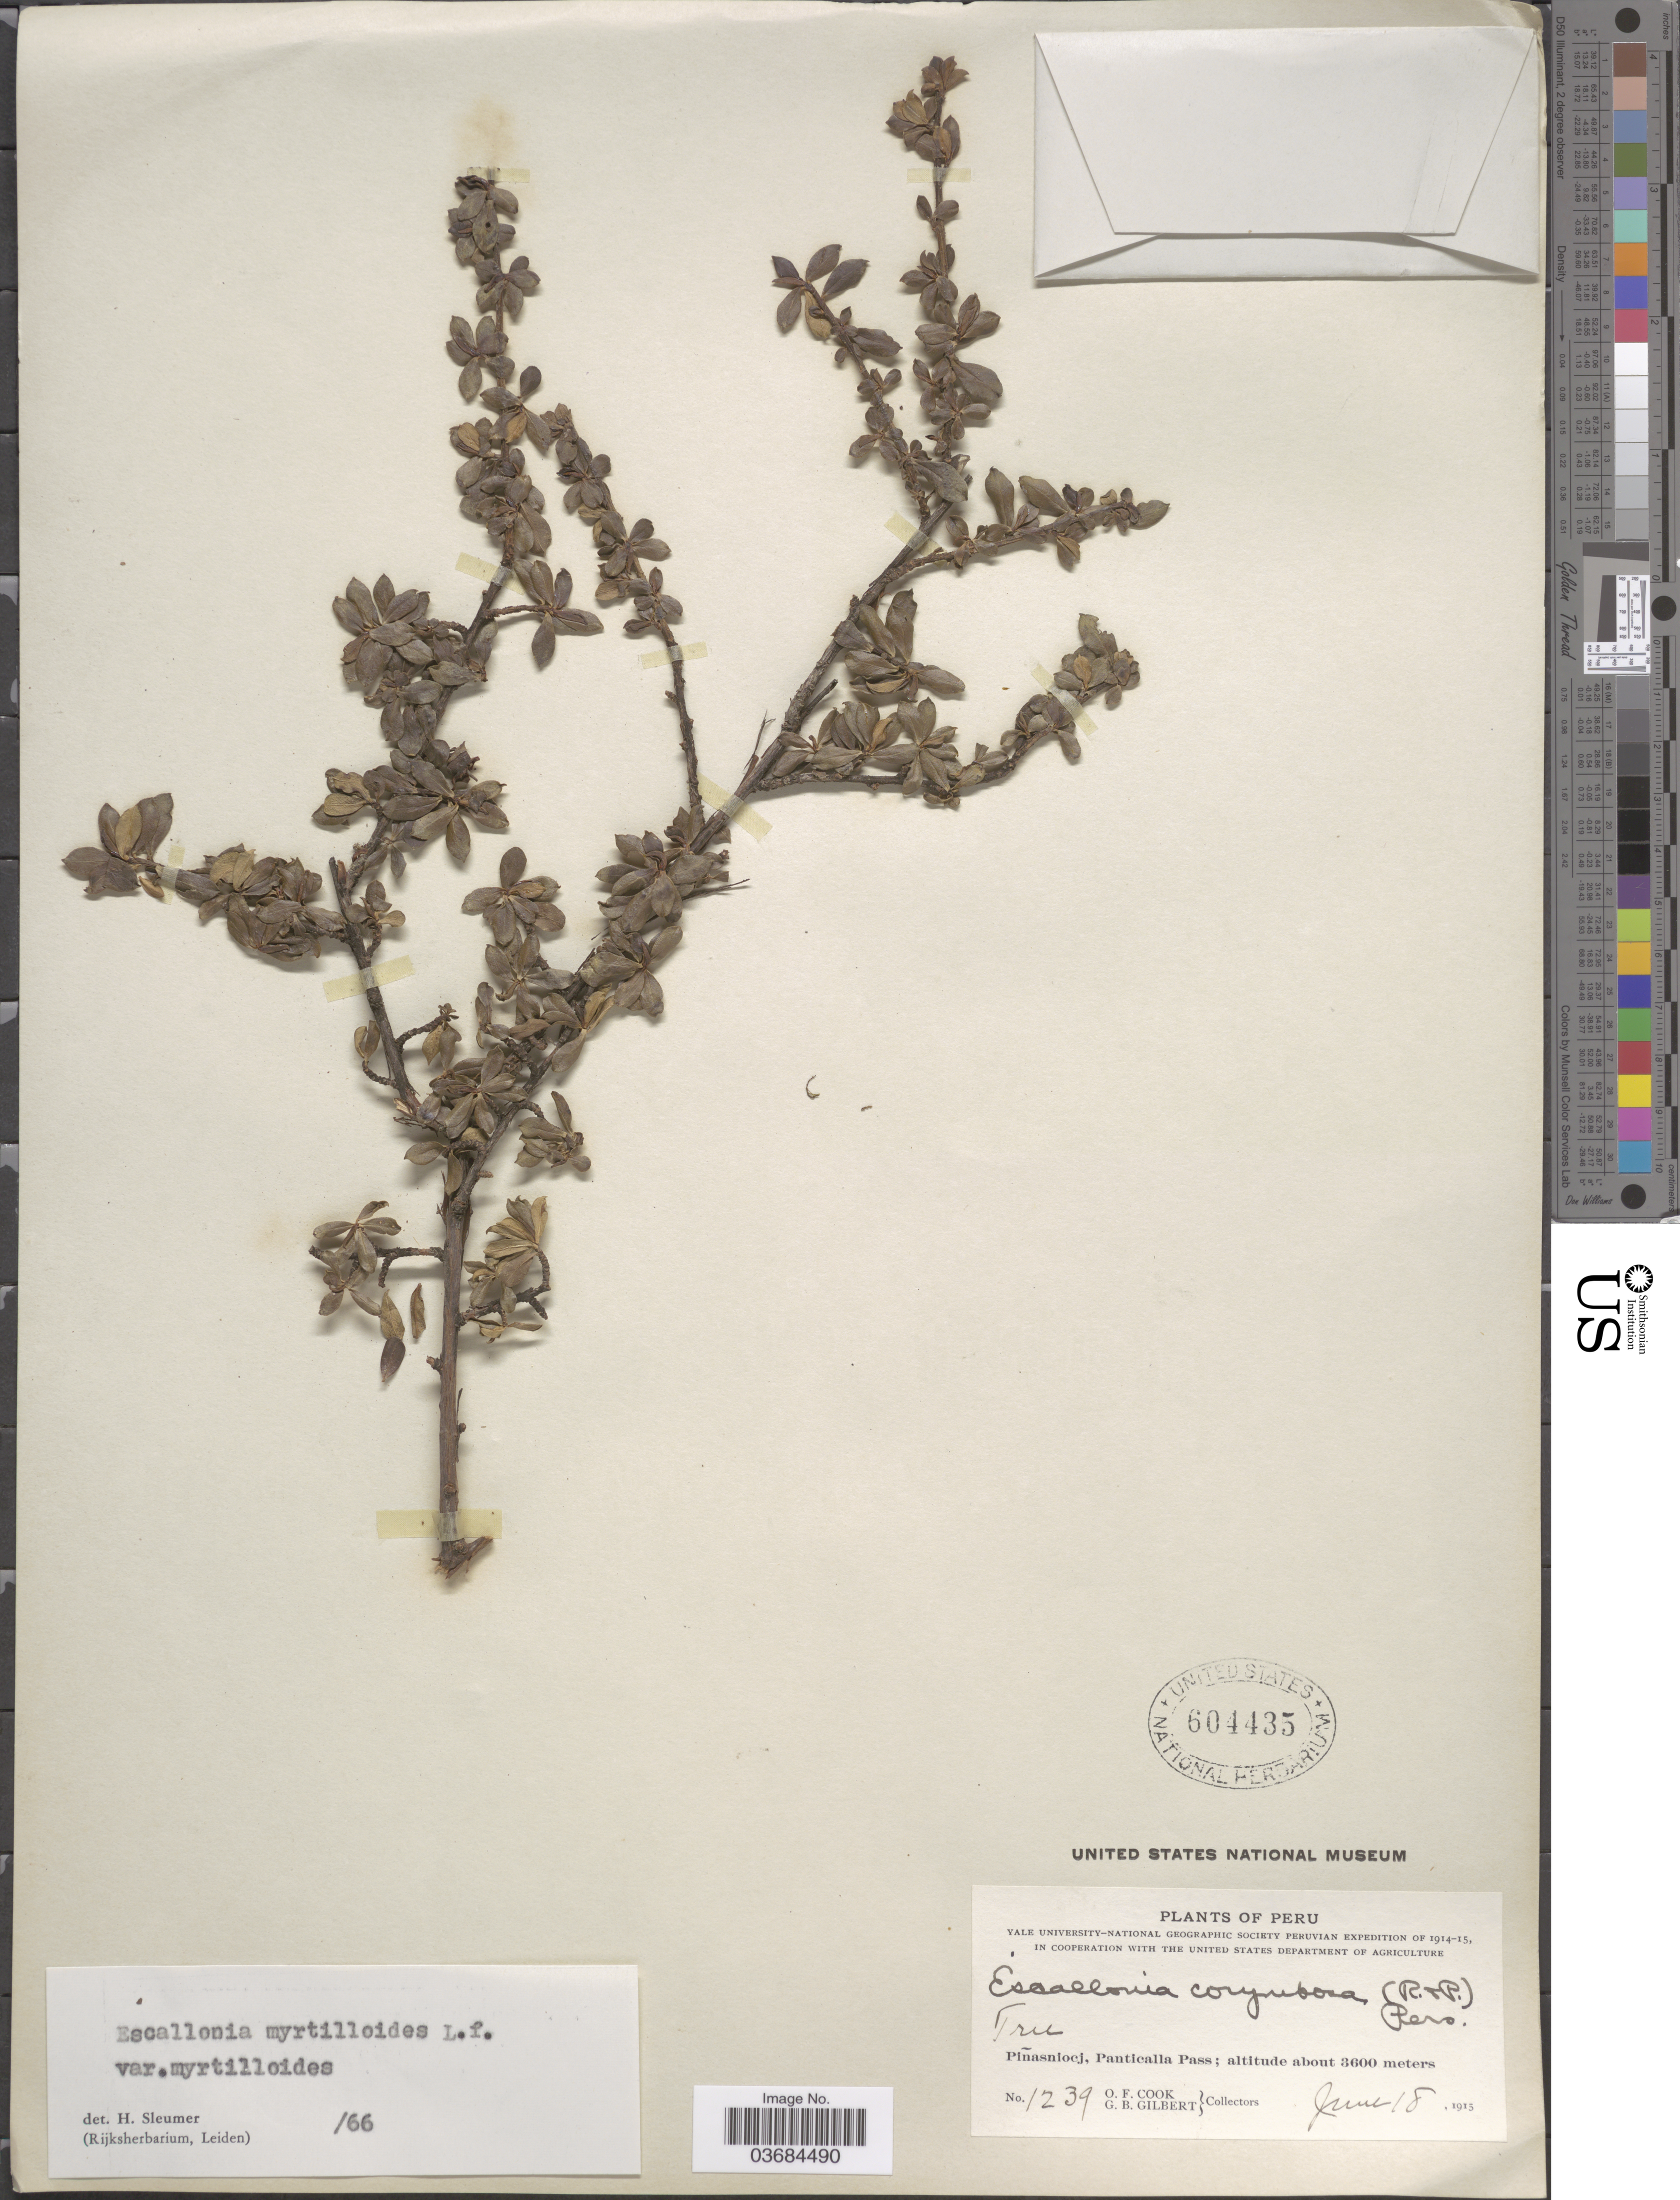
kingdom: Plantae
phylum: Tracheophyta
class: Magnoliopsida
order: Escalloniales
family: Escalloniaceae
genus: Escallonia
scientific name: Escallonia myrtilloides var. myrtilloides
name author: L. f.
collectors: O. F. Cook & G. B. Gilbert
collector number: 1239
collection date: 1915-06-18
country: Peru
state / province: Cusco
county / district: La Convención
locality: Piñasniocj, Panticalla Pass.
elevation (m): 3600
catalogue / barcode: US 604435